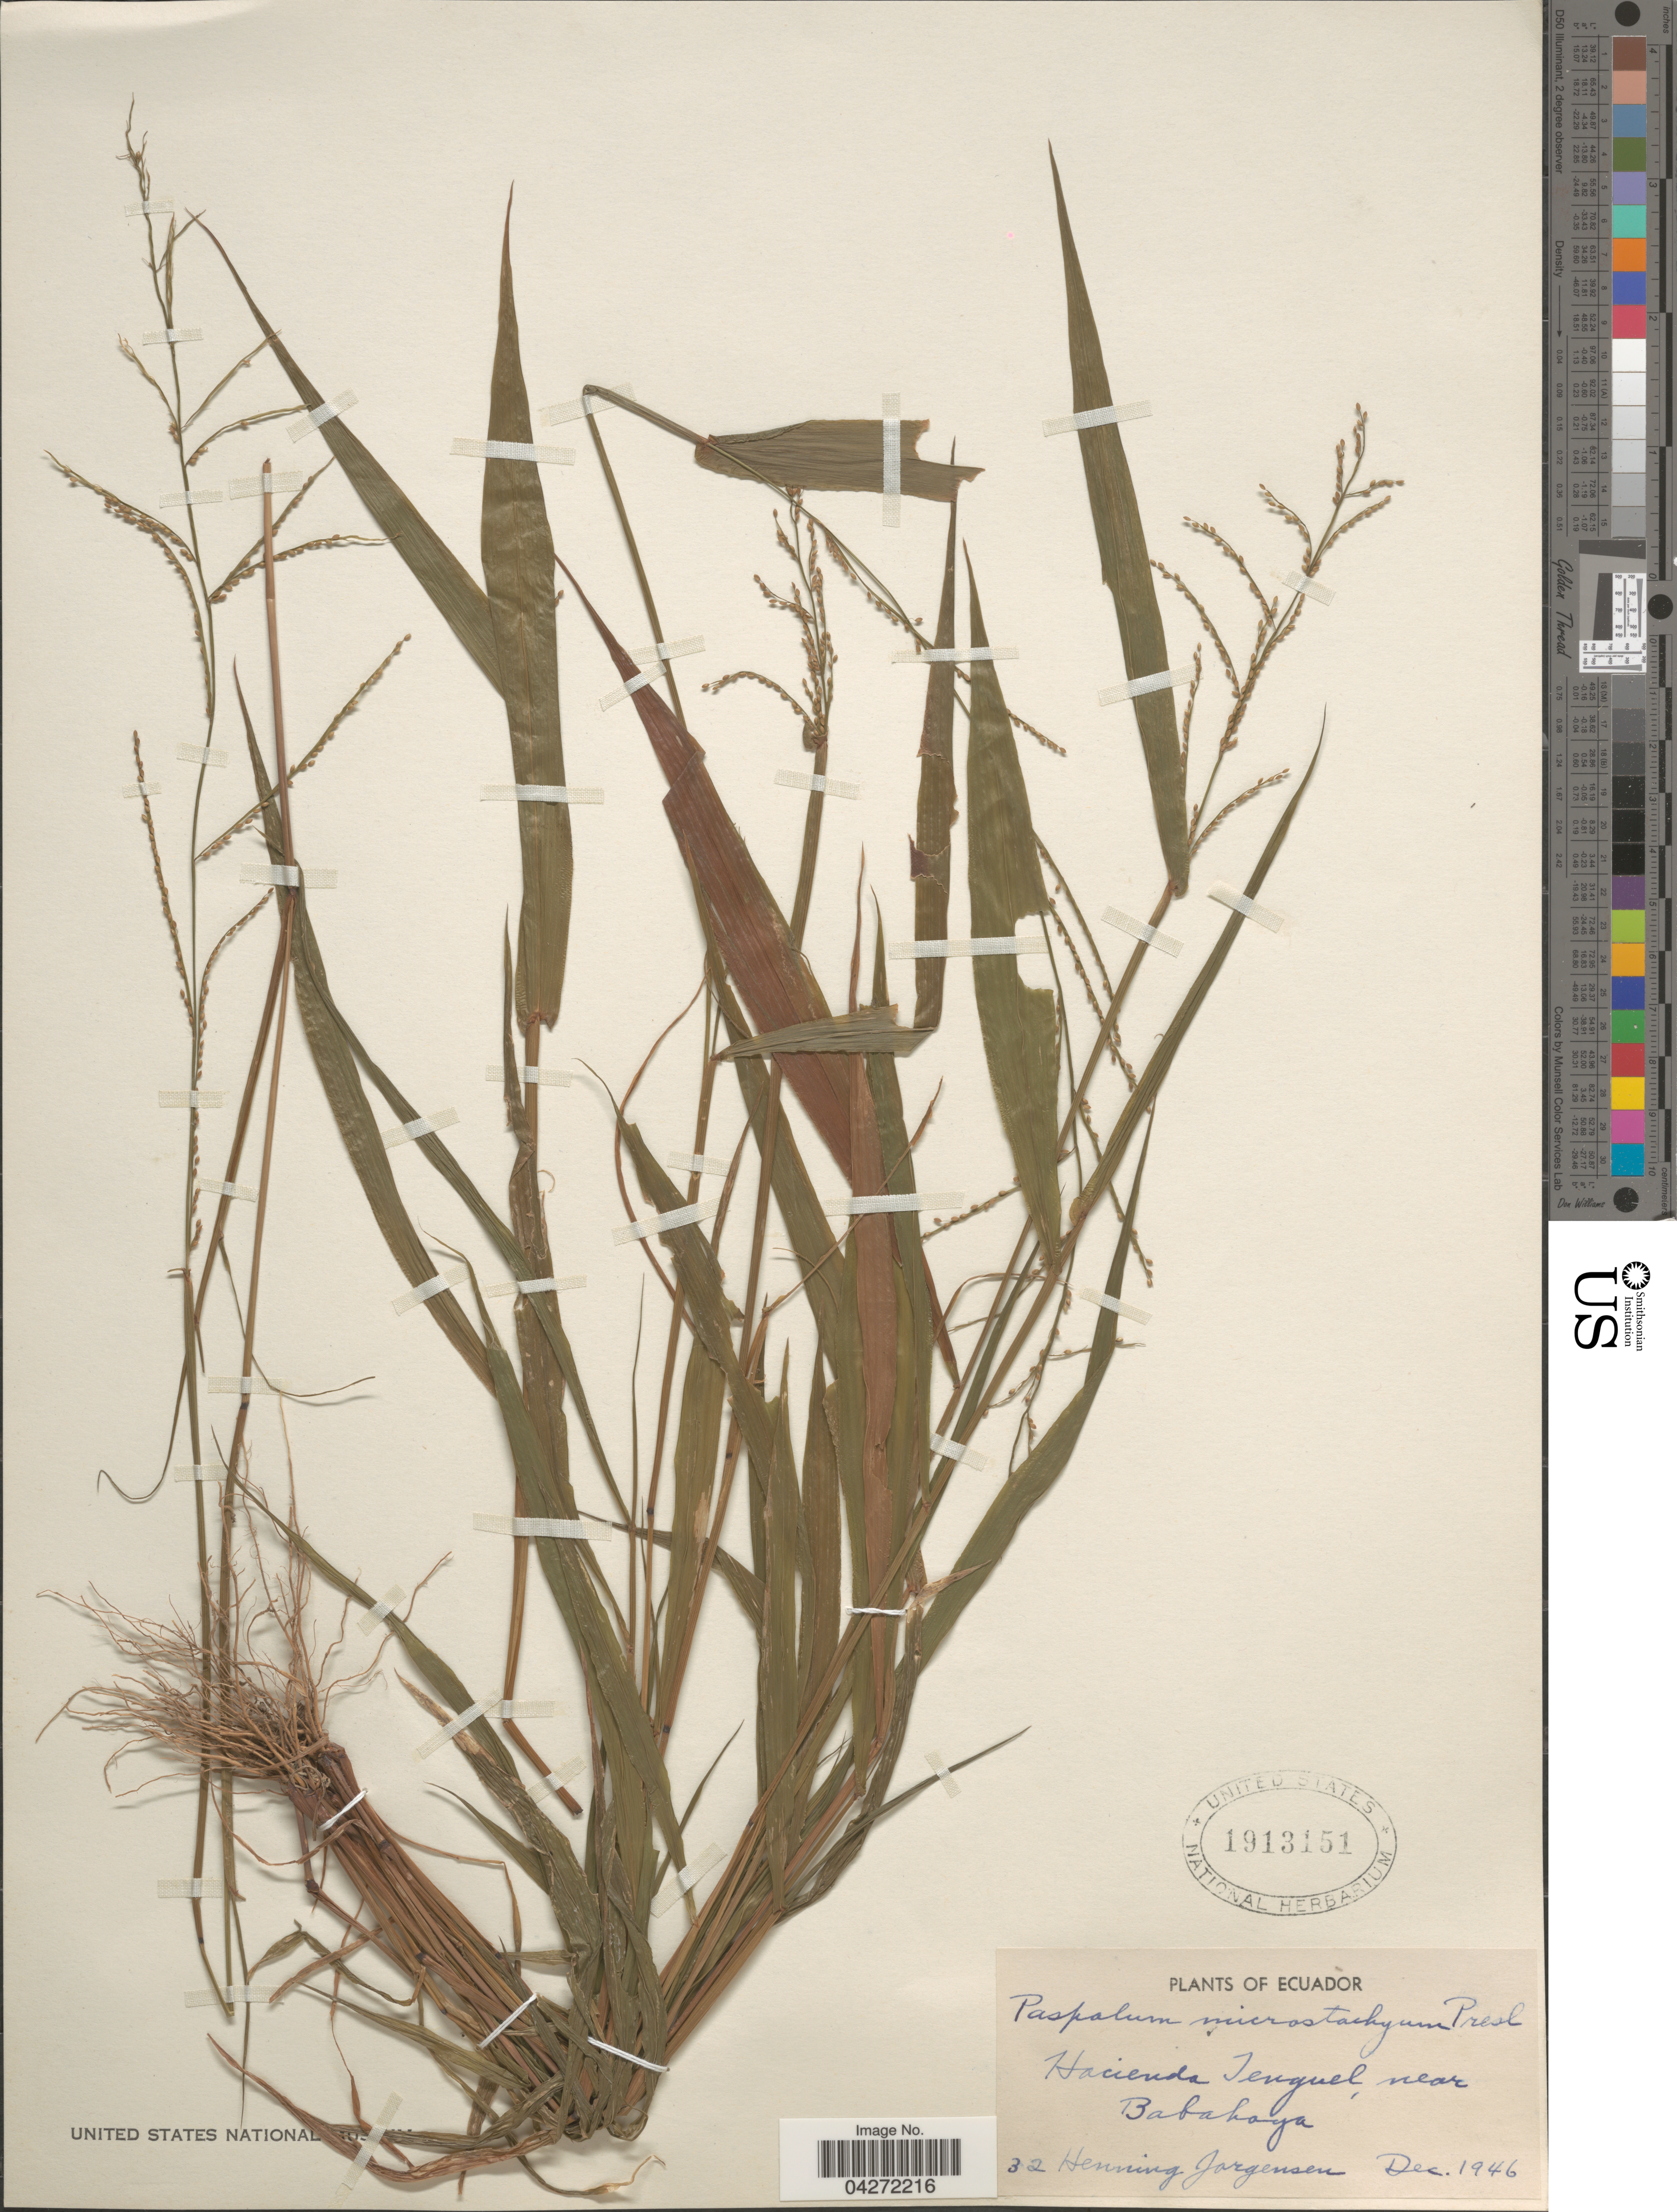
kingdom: Plantae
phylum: Tracheophyta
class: Liliopsida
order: Poales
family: Poaceae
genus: Paspalum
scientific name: Paspalum microstachyum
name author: J. Presl in C. Presl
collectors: H. Jørgensen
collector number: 32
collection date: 1946-12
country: Ecuador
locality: Hacienda Tenguel, near Babahoyo.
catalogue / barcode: US 1913151